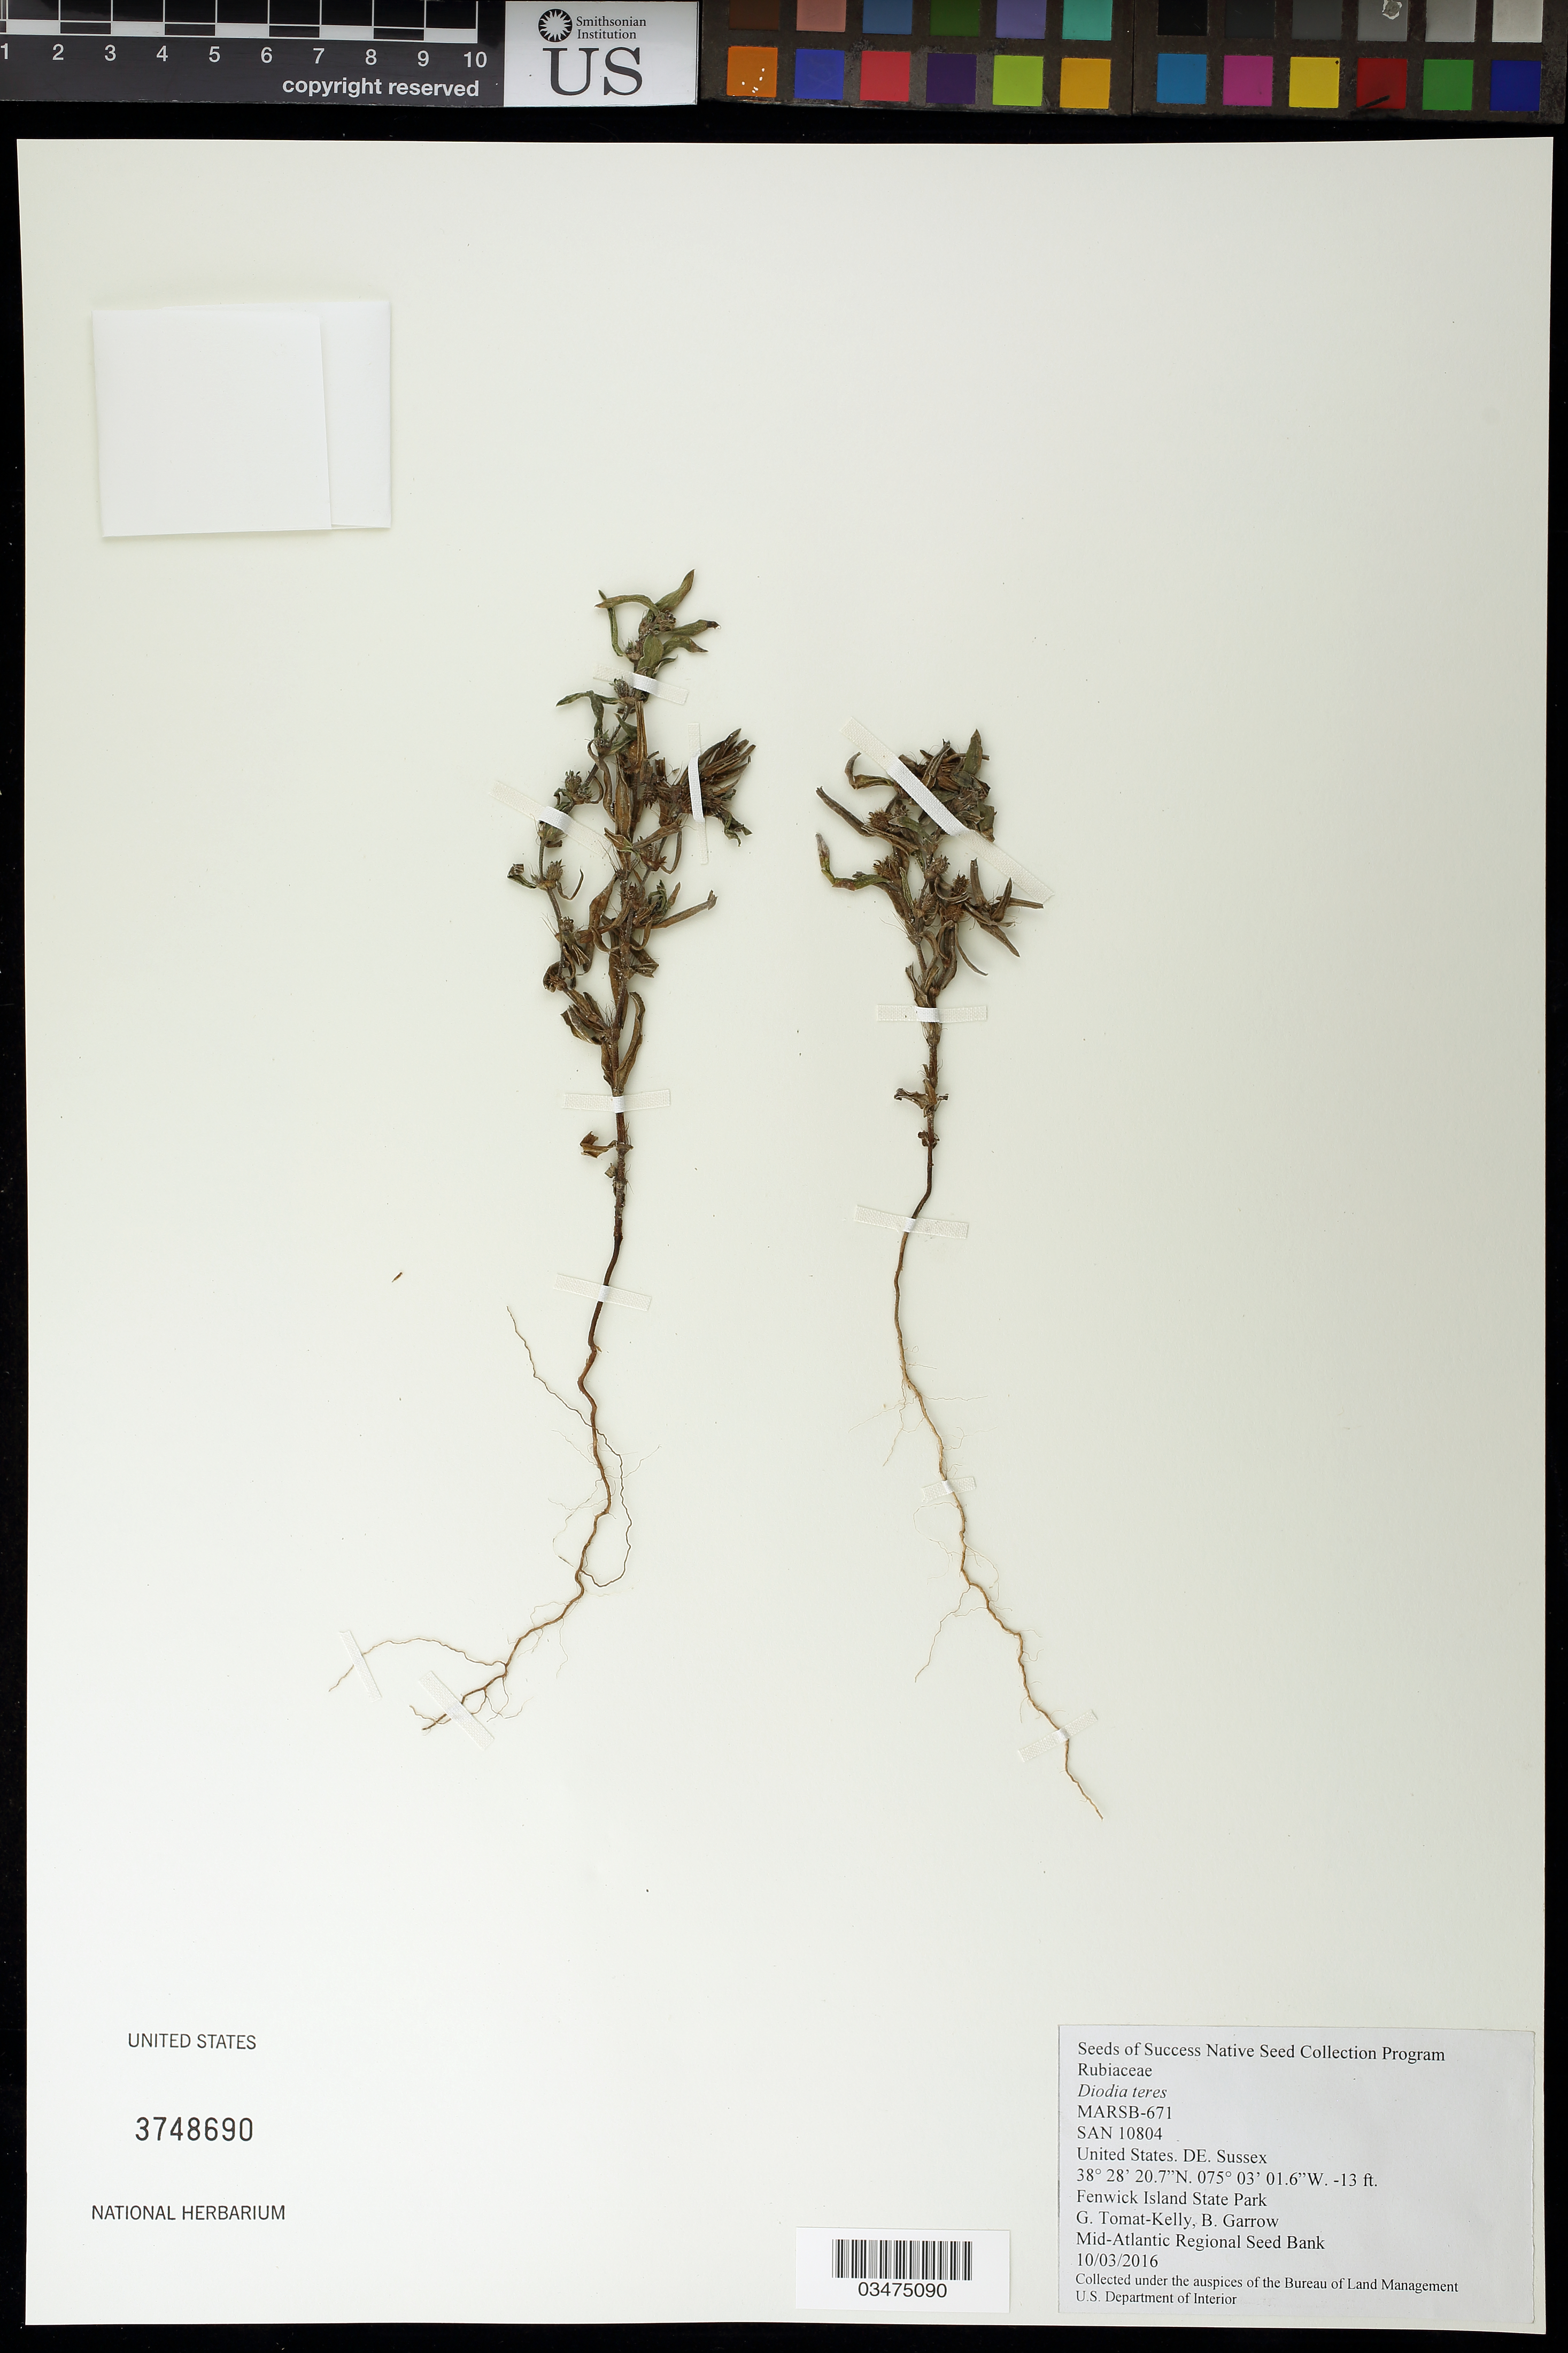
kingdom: Plantae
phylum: Tracheophyta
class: Magnoliopsida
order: Gentianales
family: Rubiaceae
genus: Diodia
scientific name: Diodia teres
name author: Walter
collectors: G. Tomat-Kelly & B. Garrow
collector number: MARSB-671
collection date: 2016-10-03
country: United States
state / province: Delaware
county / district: Sussex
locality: Fenwick Island State Parks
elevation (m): -4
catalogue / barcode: US 3748690